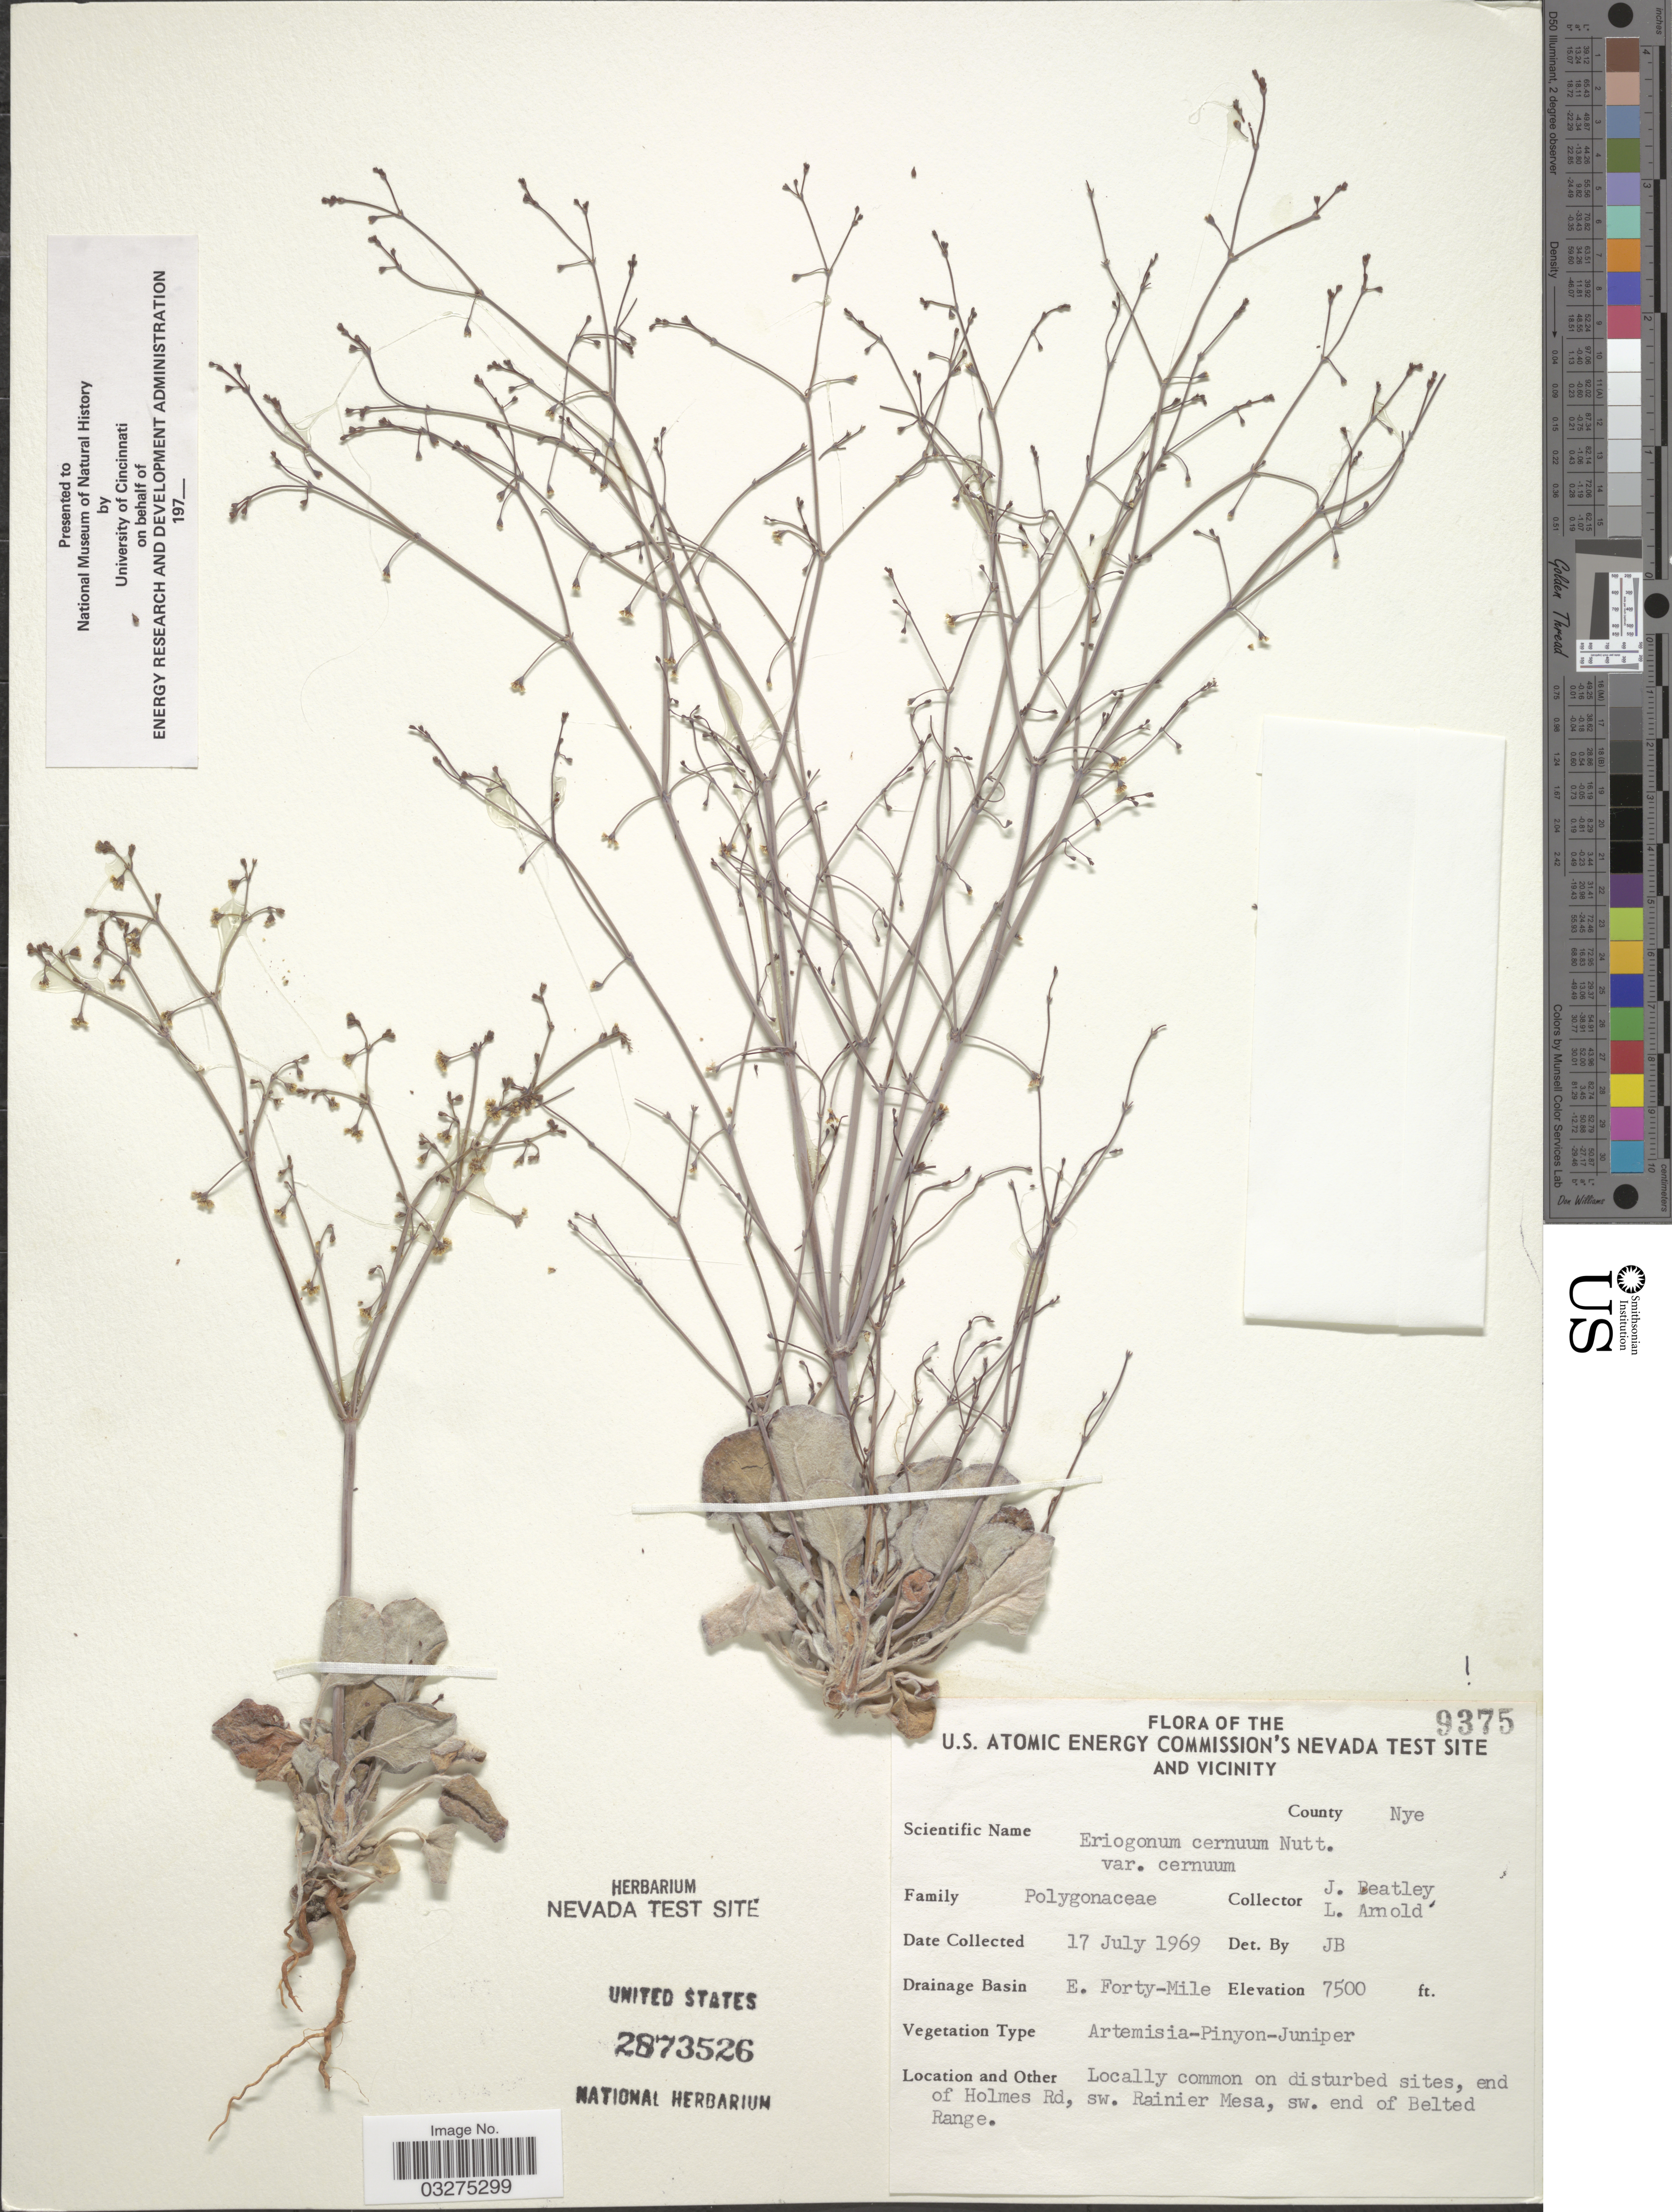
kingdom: Plantae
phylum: Tracheophyta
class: Magnoliopsida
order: Caryophyllales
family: Polygonaceae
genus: Eriogonum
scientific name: Eriogonum cernuum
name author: Nutt.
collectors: J. C. Beatley & L. Arnold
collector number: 9375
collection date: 1969-07-17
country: United States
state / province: Nevada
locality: U.S. Atomic Energy Commission's Nevada Test Site and Vicinity. County Nye. Drainage Basin E. Forty-Mile. Locally common on disturbed sites, end of Holmes Rd, sw. Rainier Mesa, sw. end of Belted Range.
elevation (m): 2286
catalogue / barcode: US 2873526